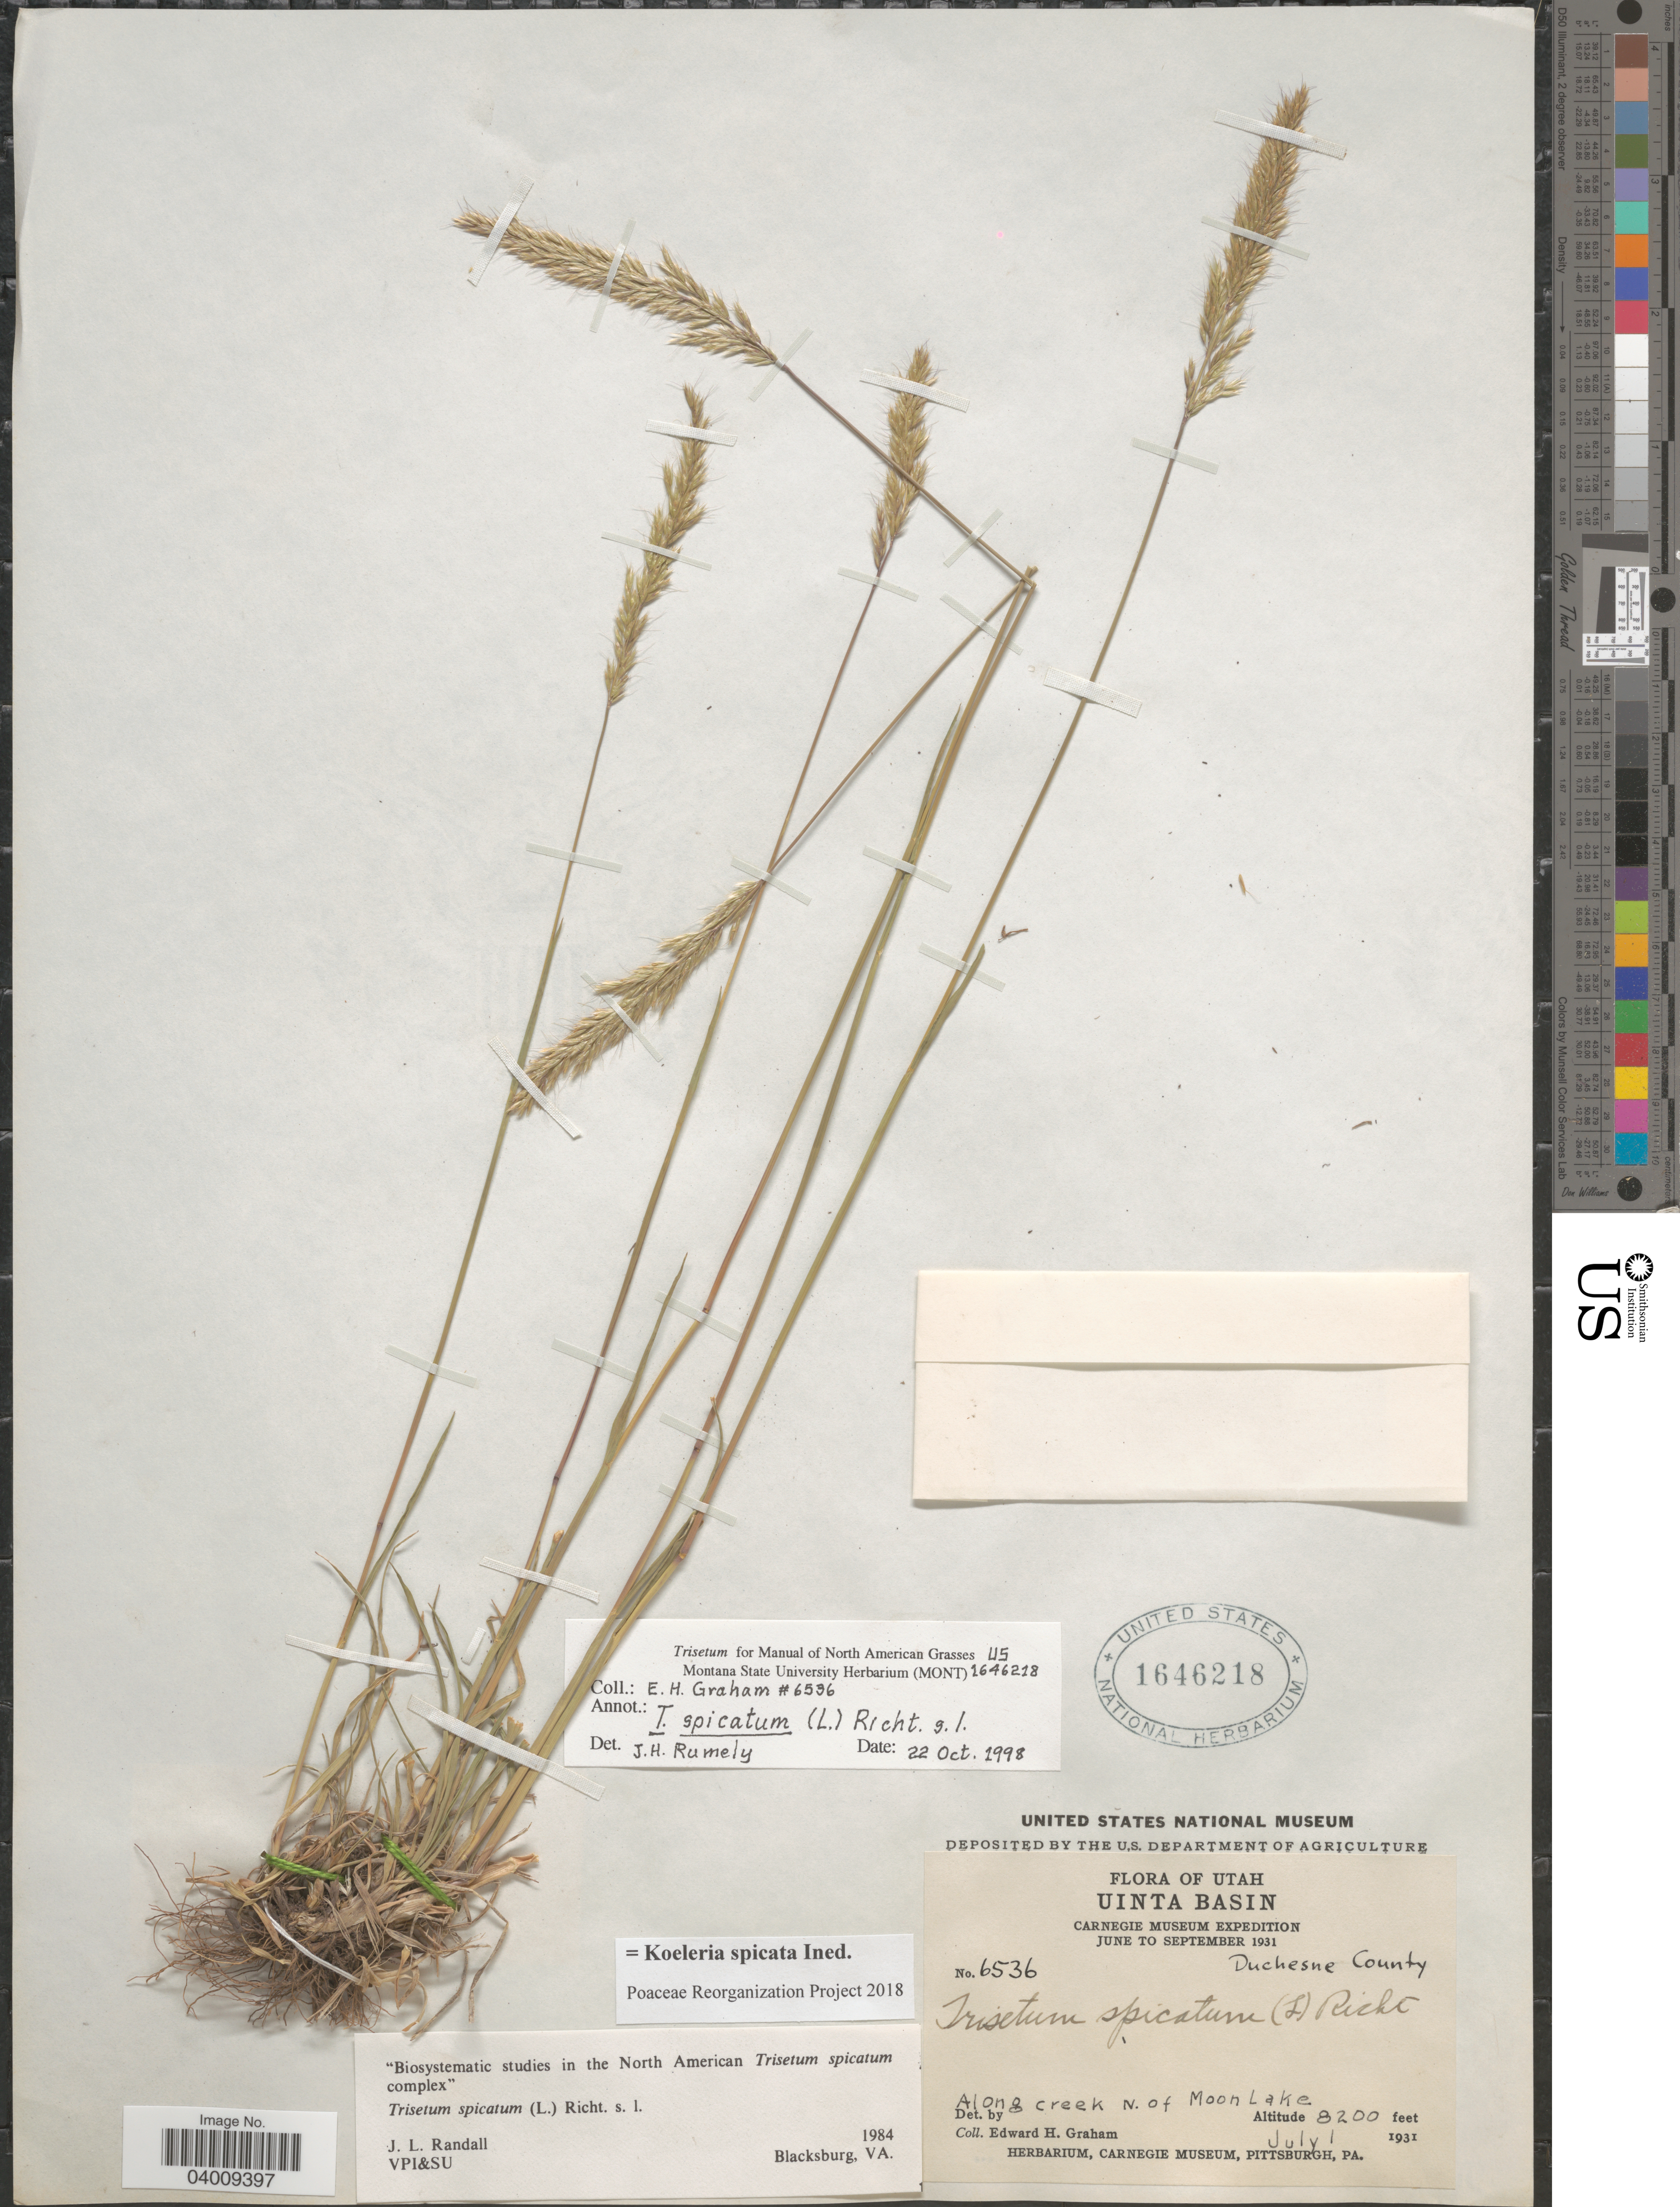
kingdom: Plantae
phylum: Tracheophyta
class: Liliopsida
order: Poales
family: Poaceae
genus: Koeleria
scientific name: Koeleria spicata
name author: (L.) Barberá et al.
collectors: E. H. Graham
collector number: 6536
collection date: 1931-07-01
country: United States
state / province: Utah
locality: Uinta Basin. Duchesne County. Along creek N. of Moon Lake.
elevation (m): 2499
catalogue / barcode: US 1646218